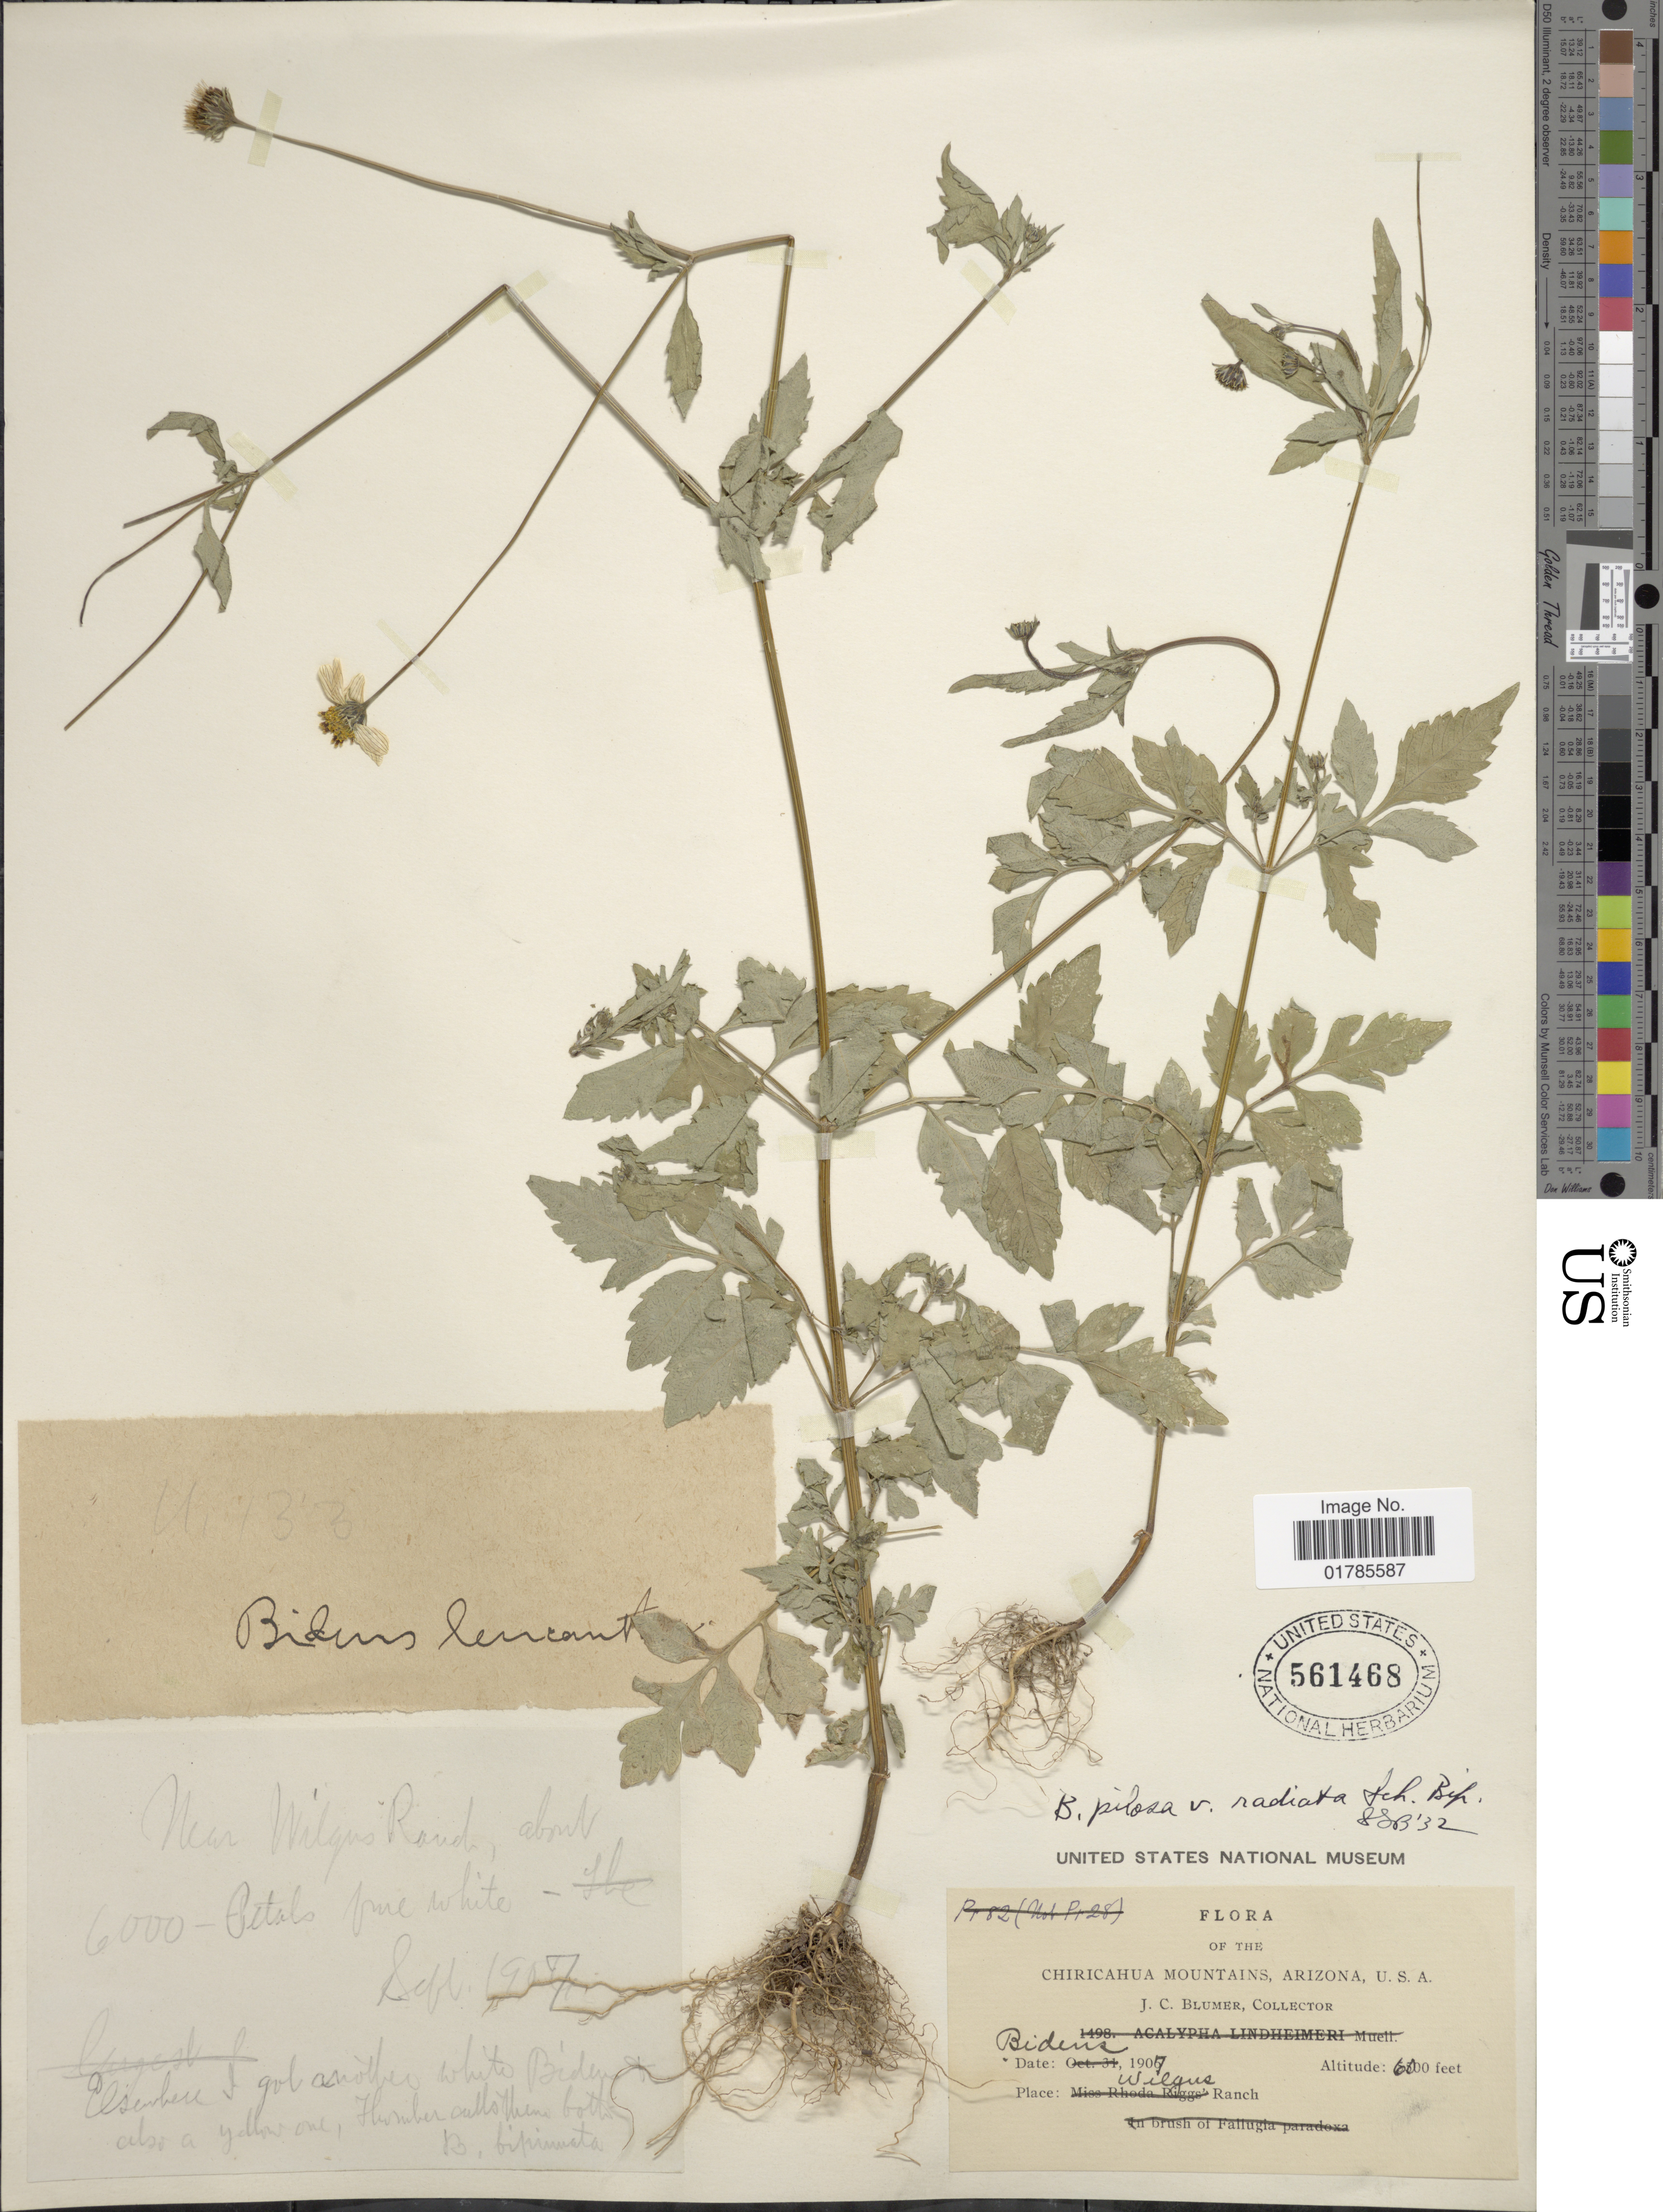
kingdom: Plantae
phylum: Tracheophyta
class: Magnoliopsida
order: Asterales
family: Asteraceae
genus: Bidens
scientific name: Bidens alba var. radiata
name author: (Sch. Bip.) R.E. Ballard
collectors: J. C. Blumer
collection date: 1907-09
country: United States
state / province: Arizona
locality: Chiricahua Mountains, near Wilgus Ranch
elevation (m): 1829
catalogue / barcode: US 561468